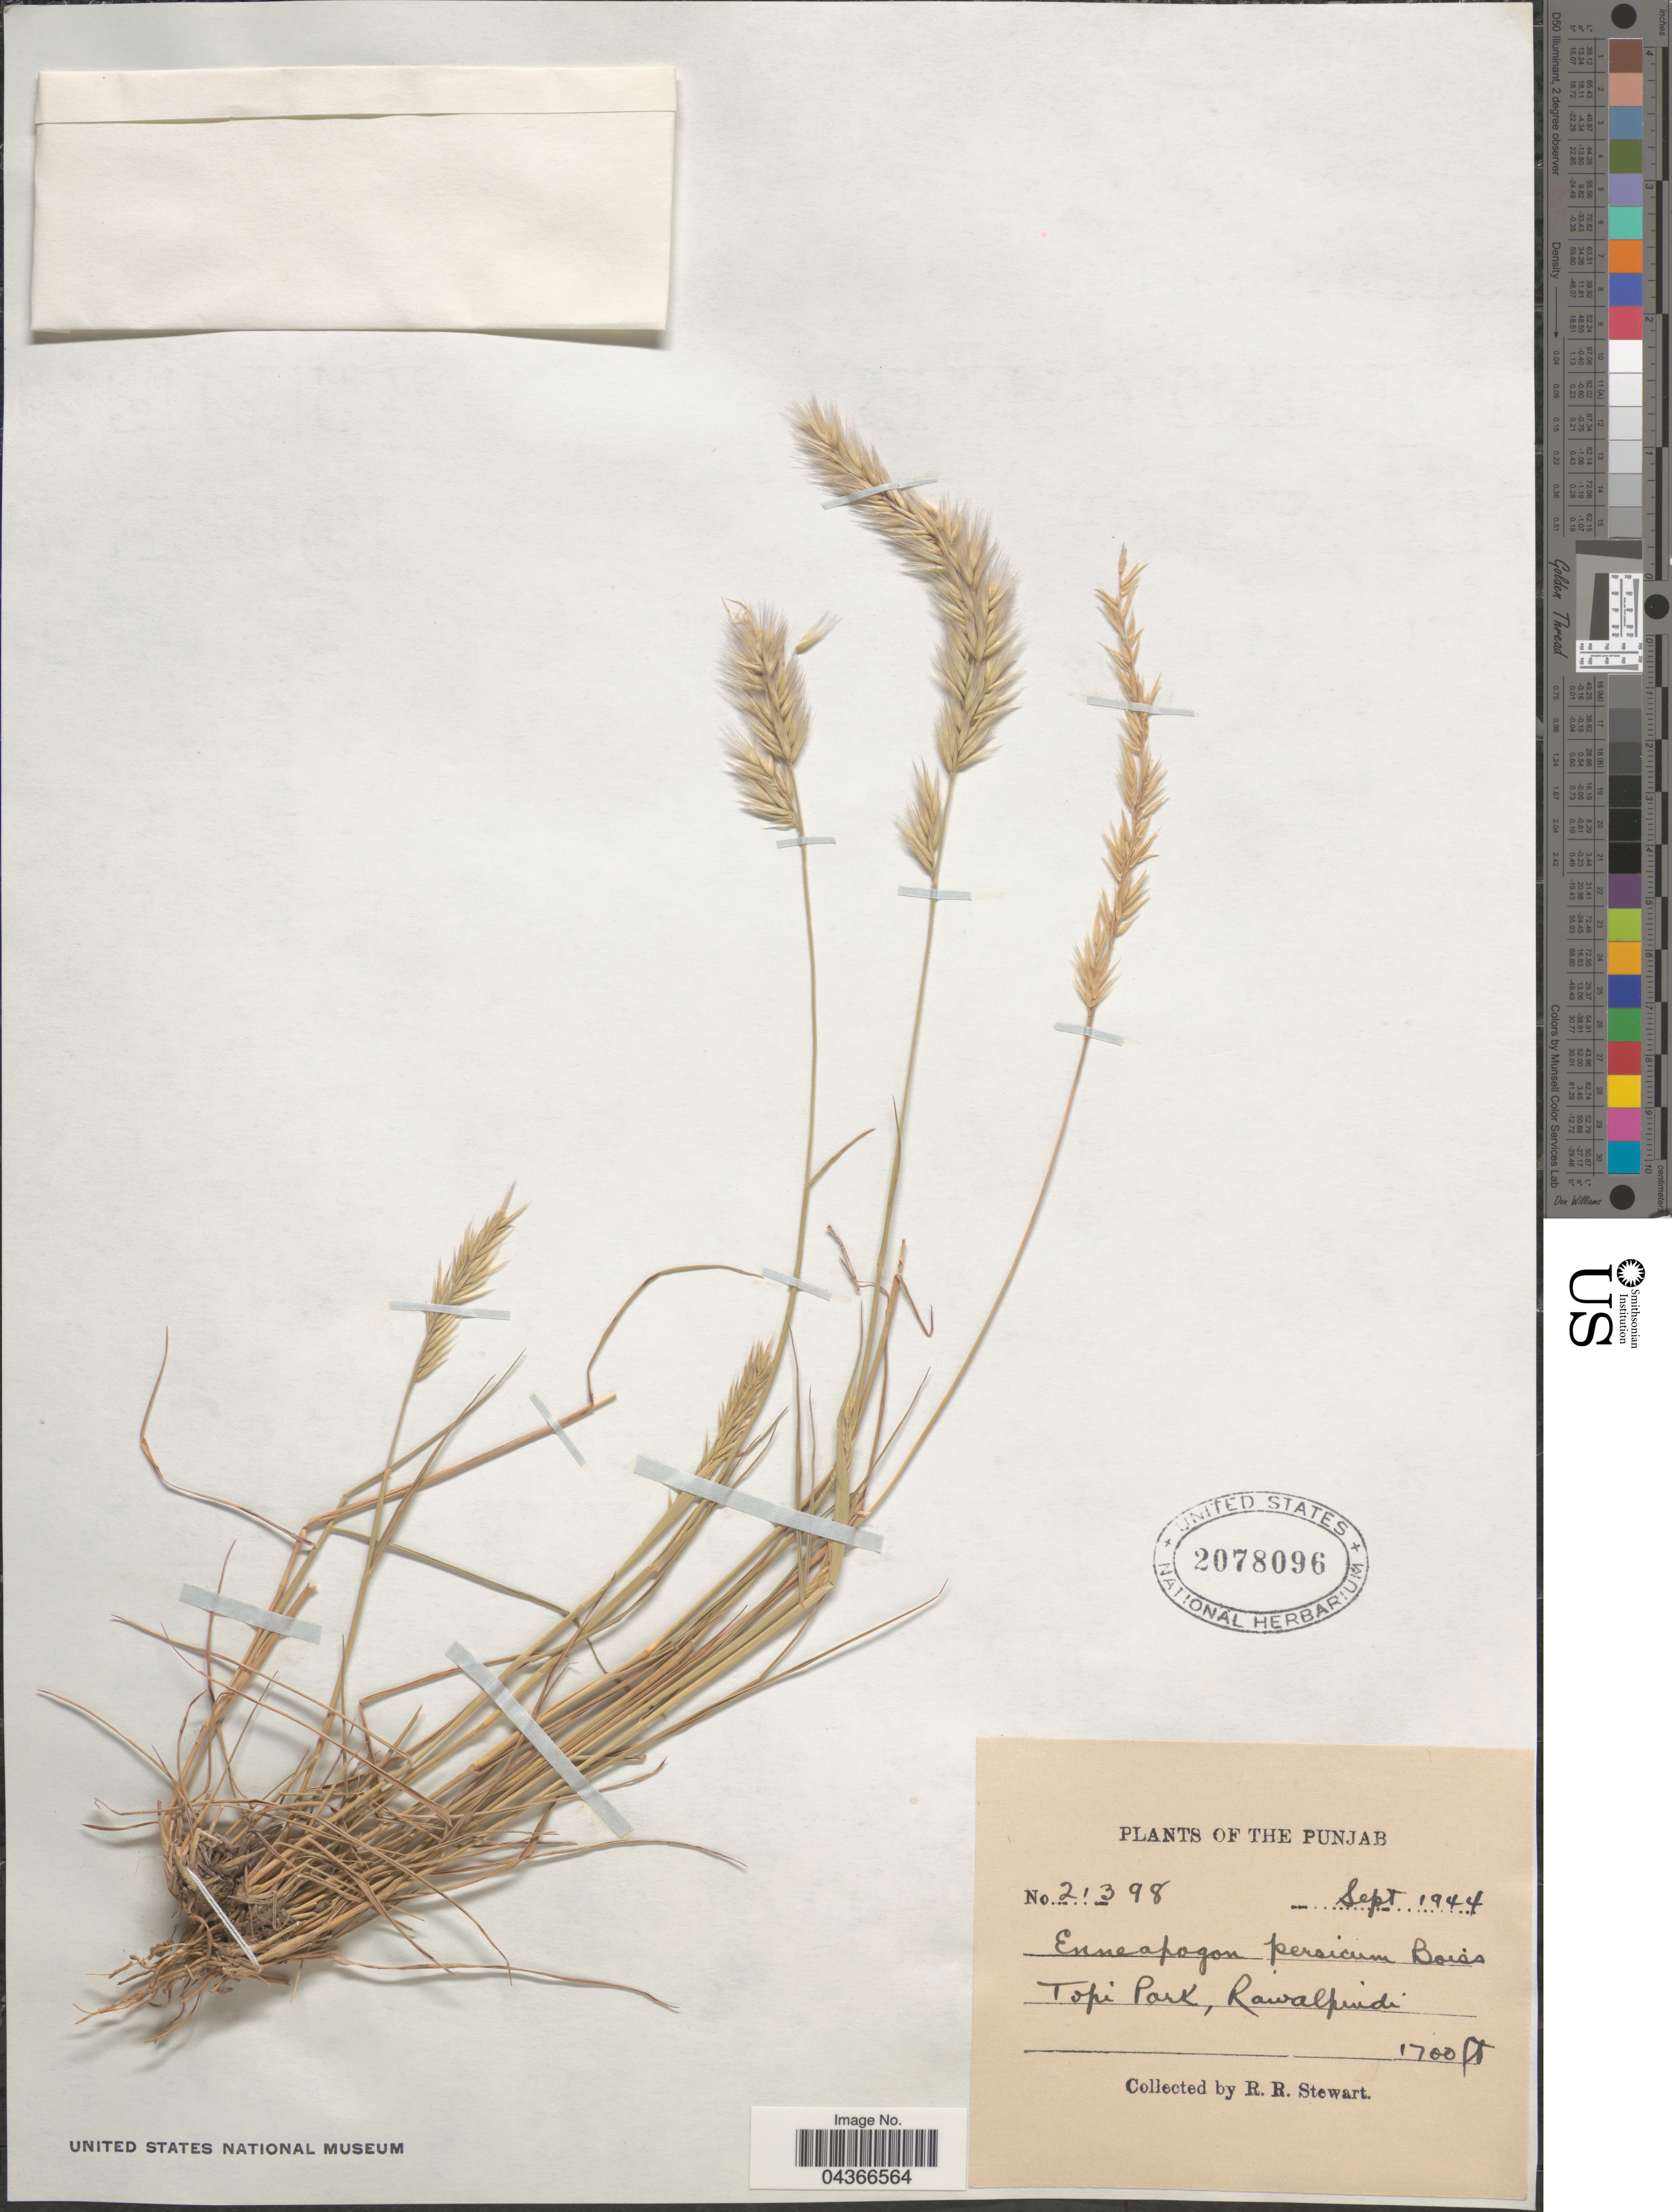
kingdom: Plantae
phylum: Tracheophyta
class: Liliopsida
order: Poales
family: Poaceae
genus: Enneapogon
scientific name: Enneapogon persicus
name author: Boiss.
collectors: R. Stewart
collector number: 21398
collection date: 1944-09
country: Pakistan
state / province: Punjab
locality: Topi Park, Rawalpindi.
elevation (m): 518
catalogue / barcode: US 2078906